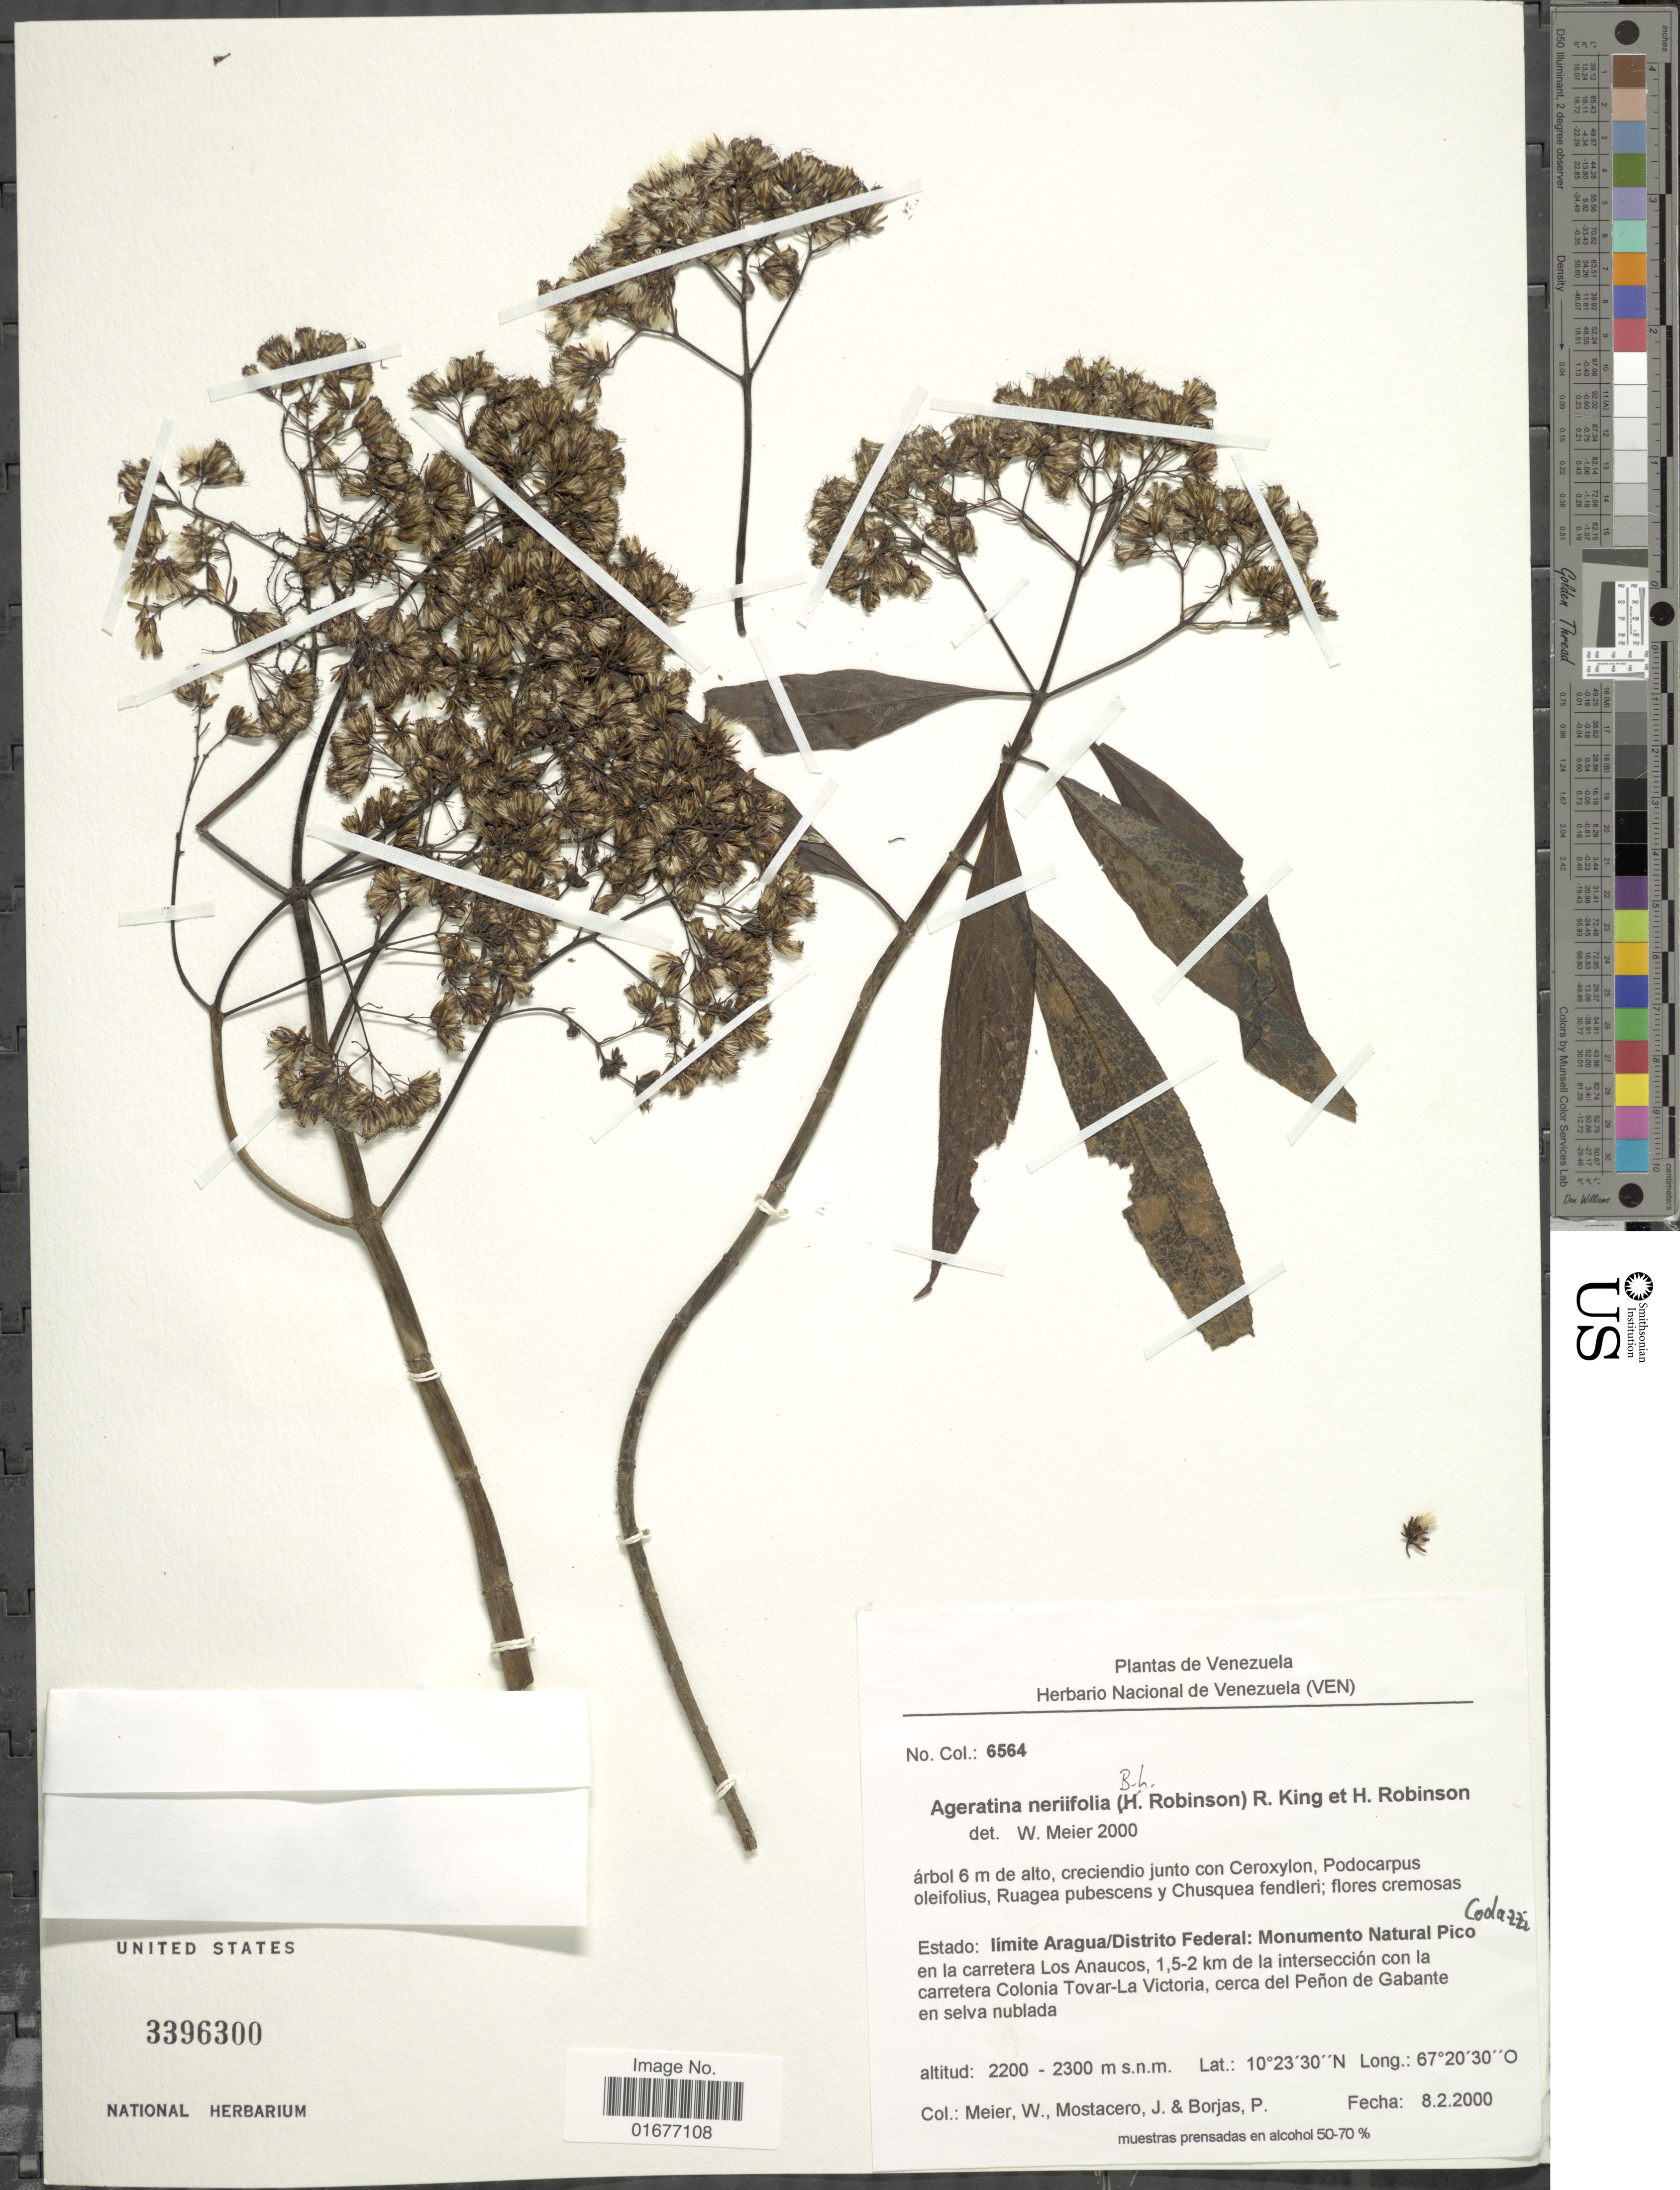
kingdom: Plantae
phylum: Tracheophyta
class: Magnoliopsida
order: Asterales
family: Asteraceae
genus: Ageratina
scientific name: Ageratina neriifolia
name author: (B.L. Rob.) R.M. King & H. Rob.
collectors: W. Meier, J. Mostacero & P. Borjas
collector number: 6564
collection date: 2000-02-08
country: Venezuela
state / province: Aragua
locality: Estado: limite Aragua/ Distrito Federal: Monumento Natural Pico en la carretera Los Anaucos, 1,5-2 km de la interseccion con la carretera Colonia Tovar-La Victoria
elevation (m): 2200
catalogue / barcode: US 3396300